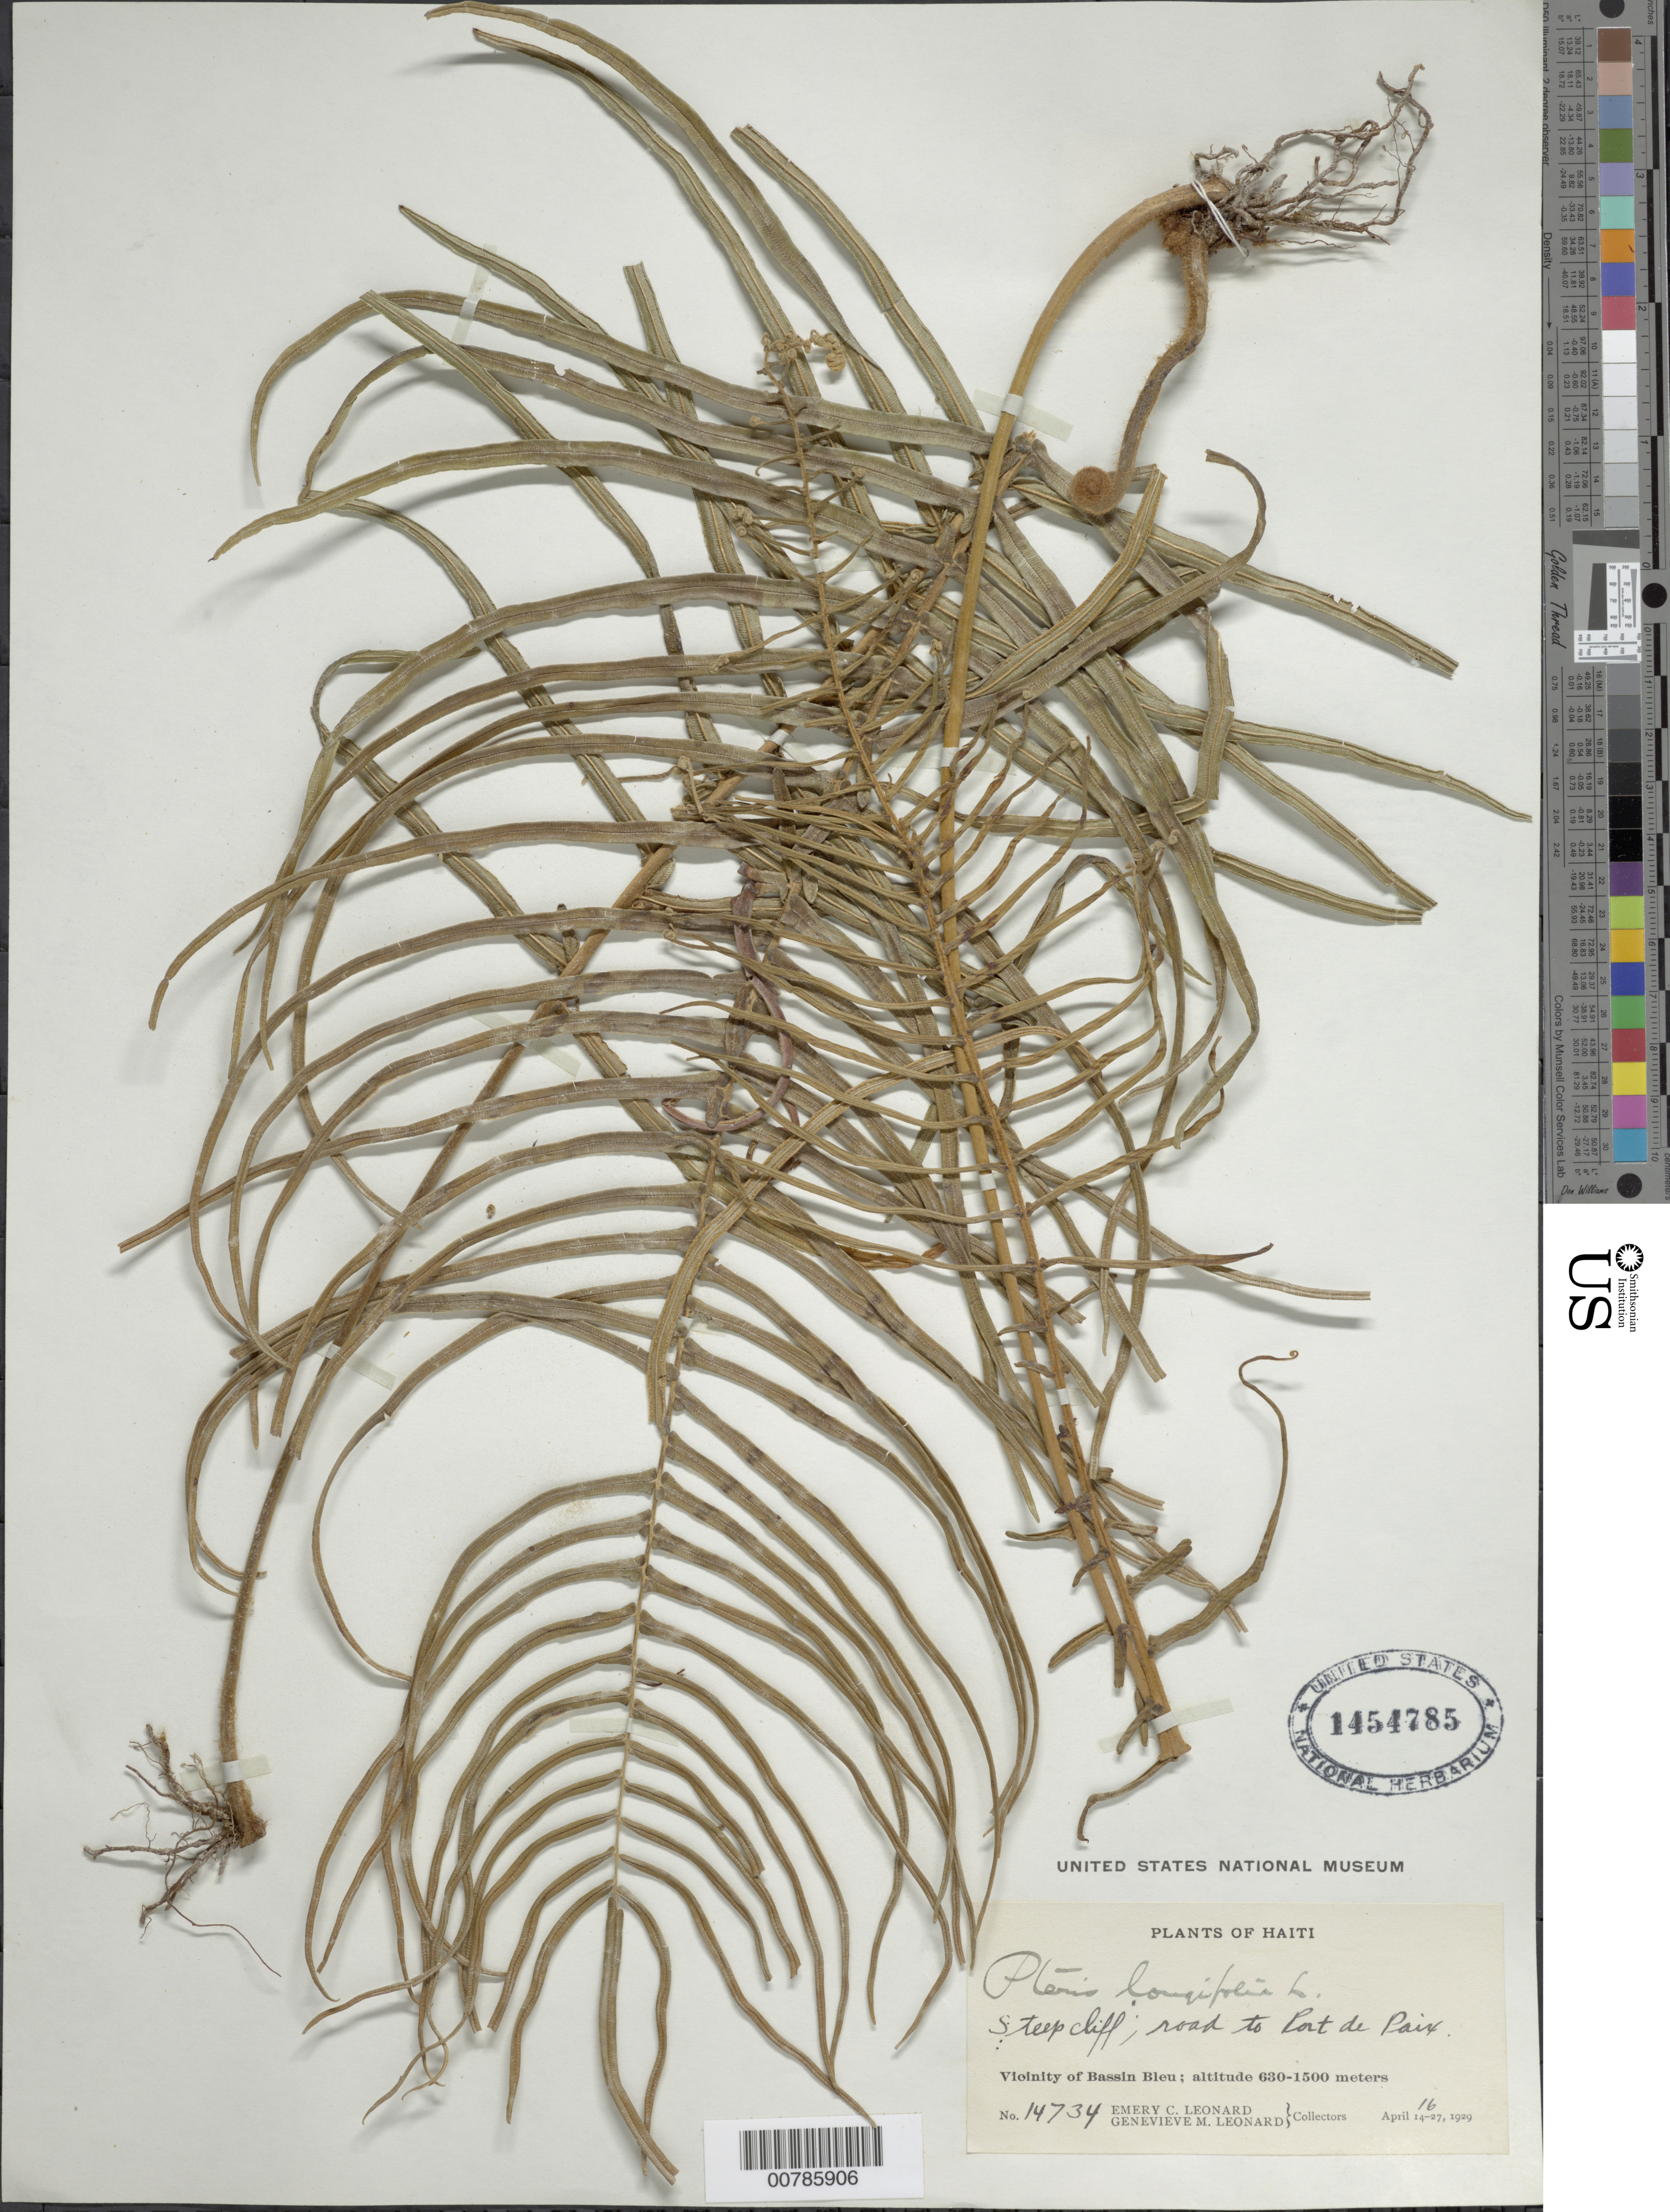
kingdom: Plantae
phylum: Tracheophyta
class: Polypodiopsida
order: Polypodiales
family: Pteridaceae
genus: Pteris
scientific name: Pteris longifolia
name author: L.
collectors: E. C. Leonard & G. M. Leonard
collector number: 14734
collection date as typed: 16 Apr 1929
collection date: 1929-04-16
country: Haiti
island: Hispaniola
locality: Bassin Bleu, vicinity; road to Port de Paix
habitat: Steep cliff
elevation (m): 630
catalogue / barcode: US 1454785